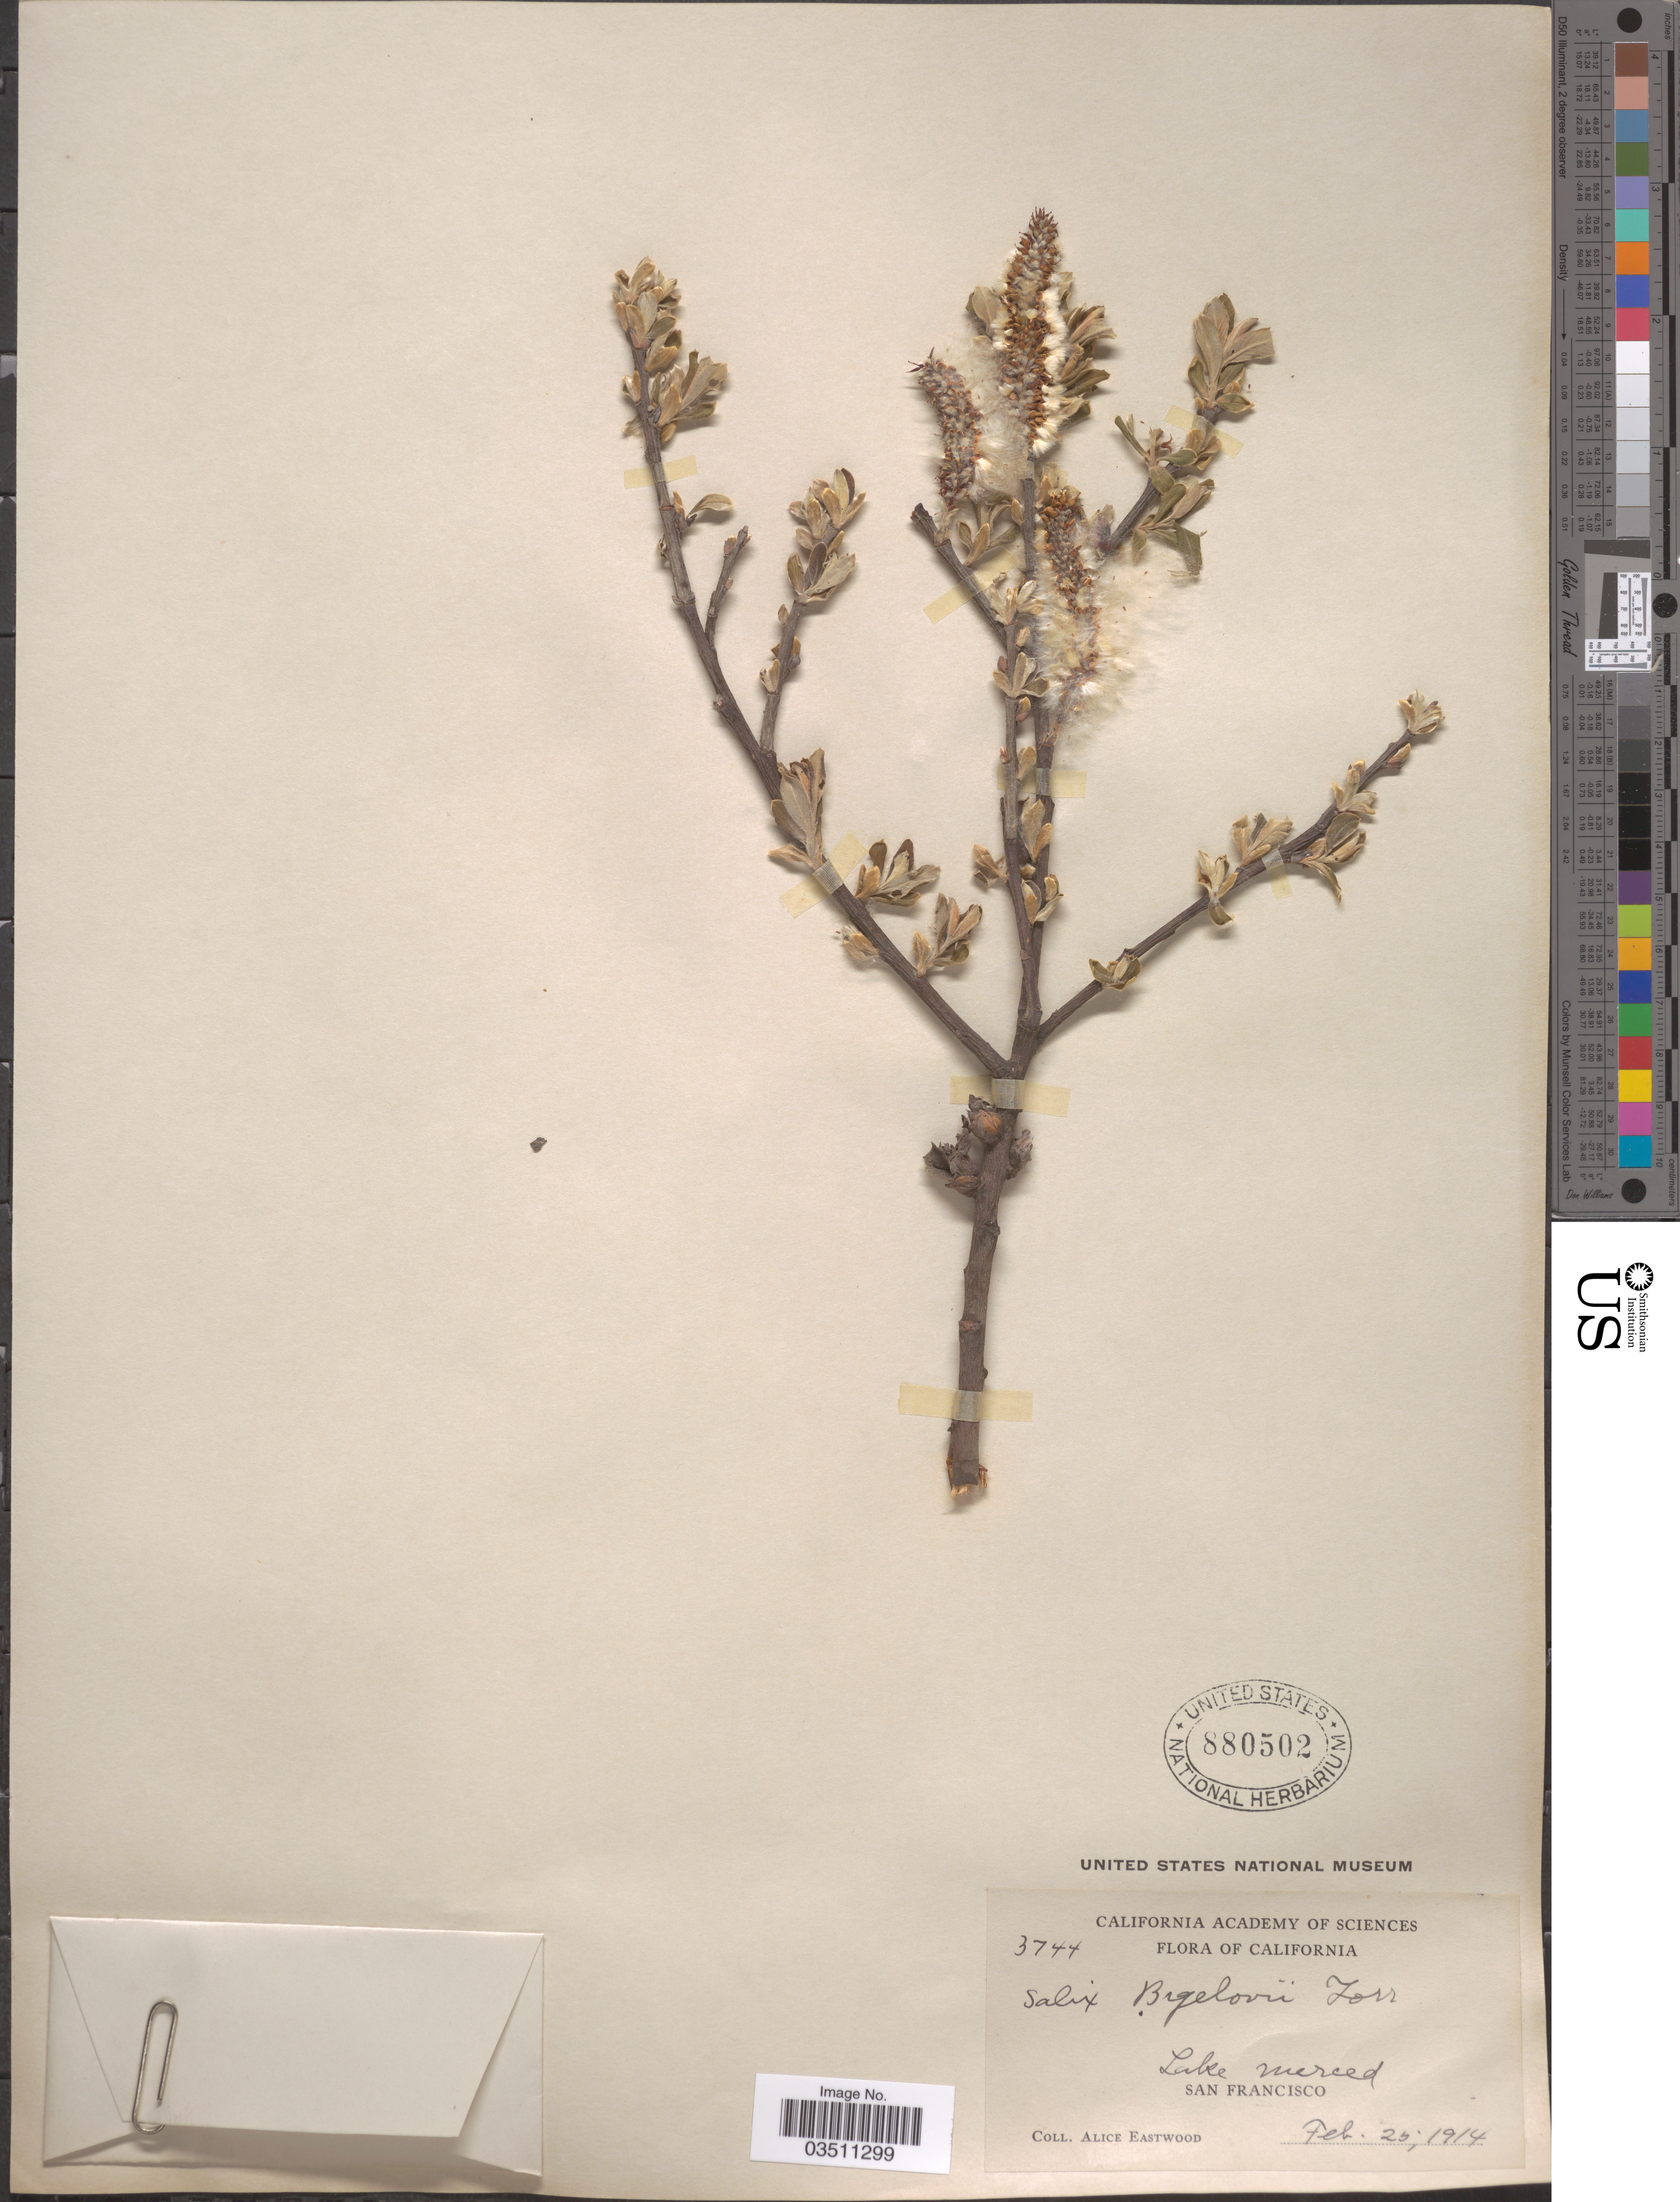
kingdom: Plantae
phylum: Tracheophyta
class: Magnoliopsida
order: Malpighiales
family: Salicaceae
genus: Salix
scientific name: Salix lasiolepis var. bigelovii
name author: Benth.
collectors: A. Eastwood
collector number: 3744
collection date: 1914-02-25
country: United States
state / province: California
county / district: San Francisco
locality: Lake Merced. San Francisco.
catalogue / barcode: US 880502